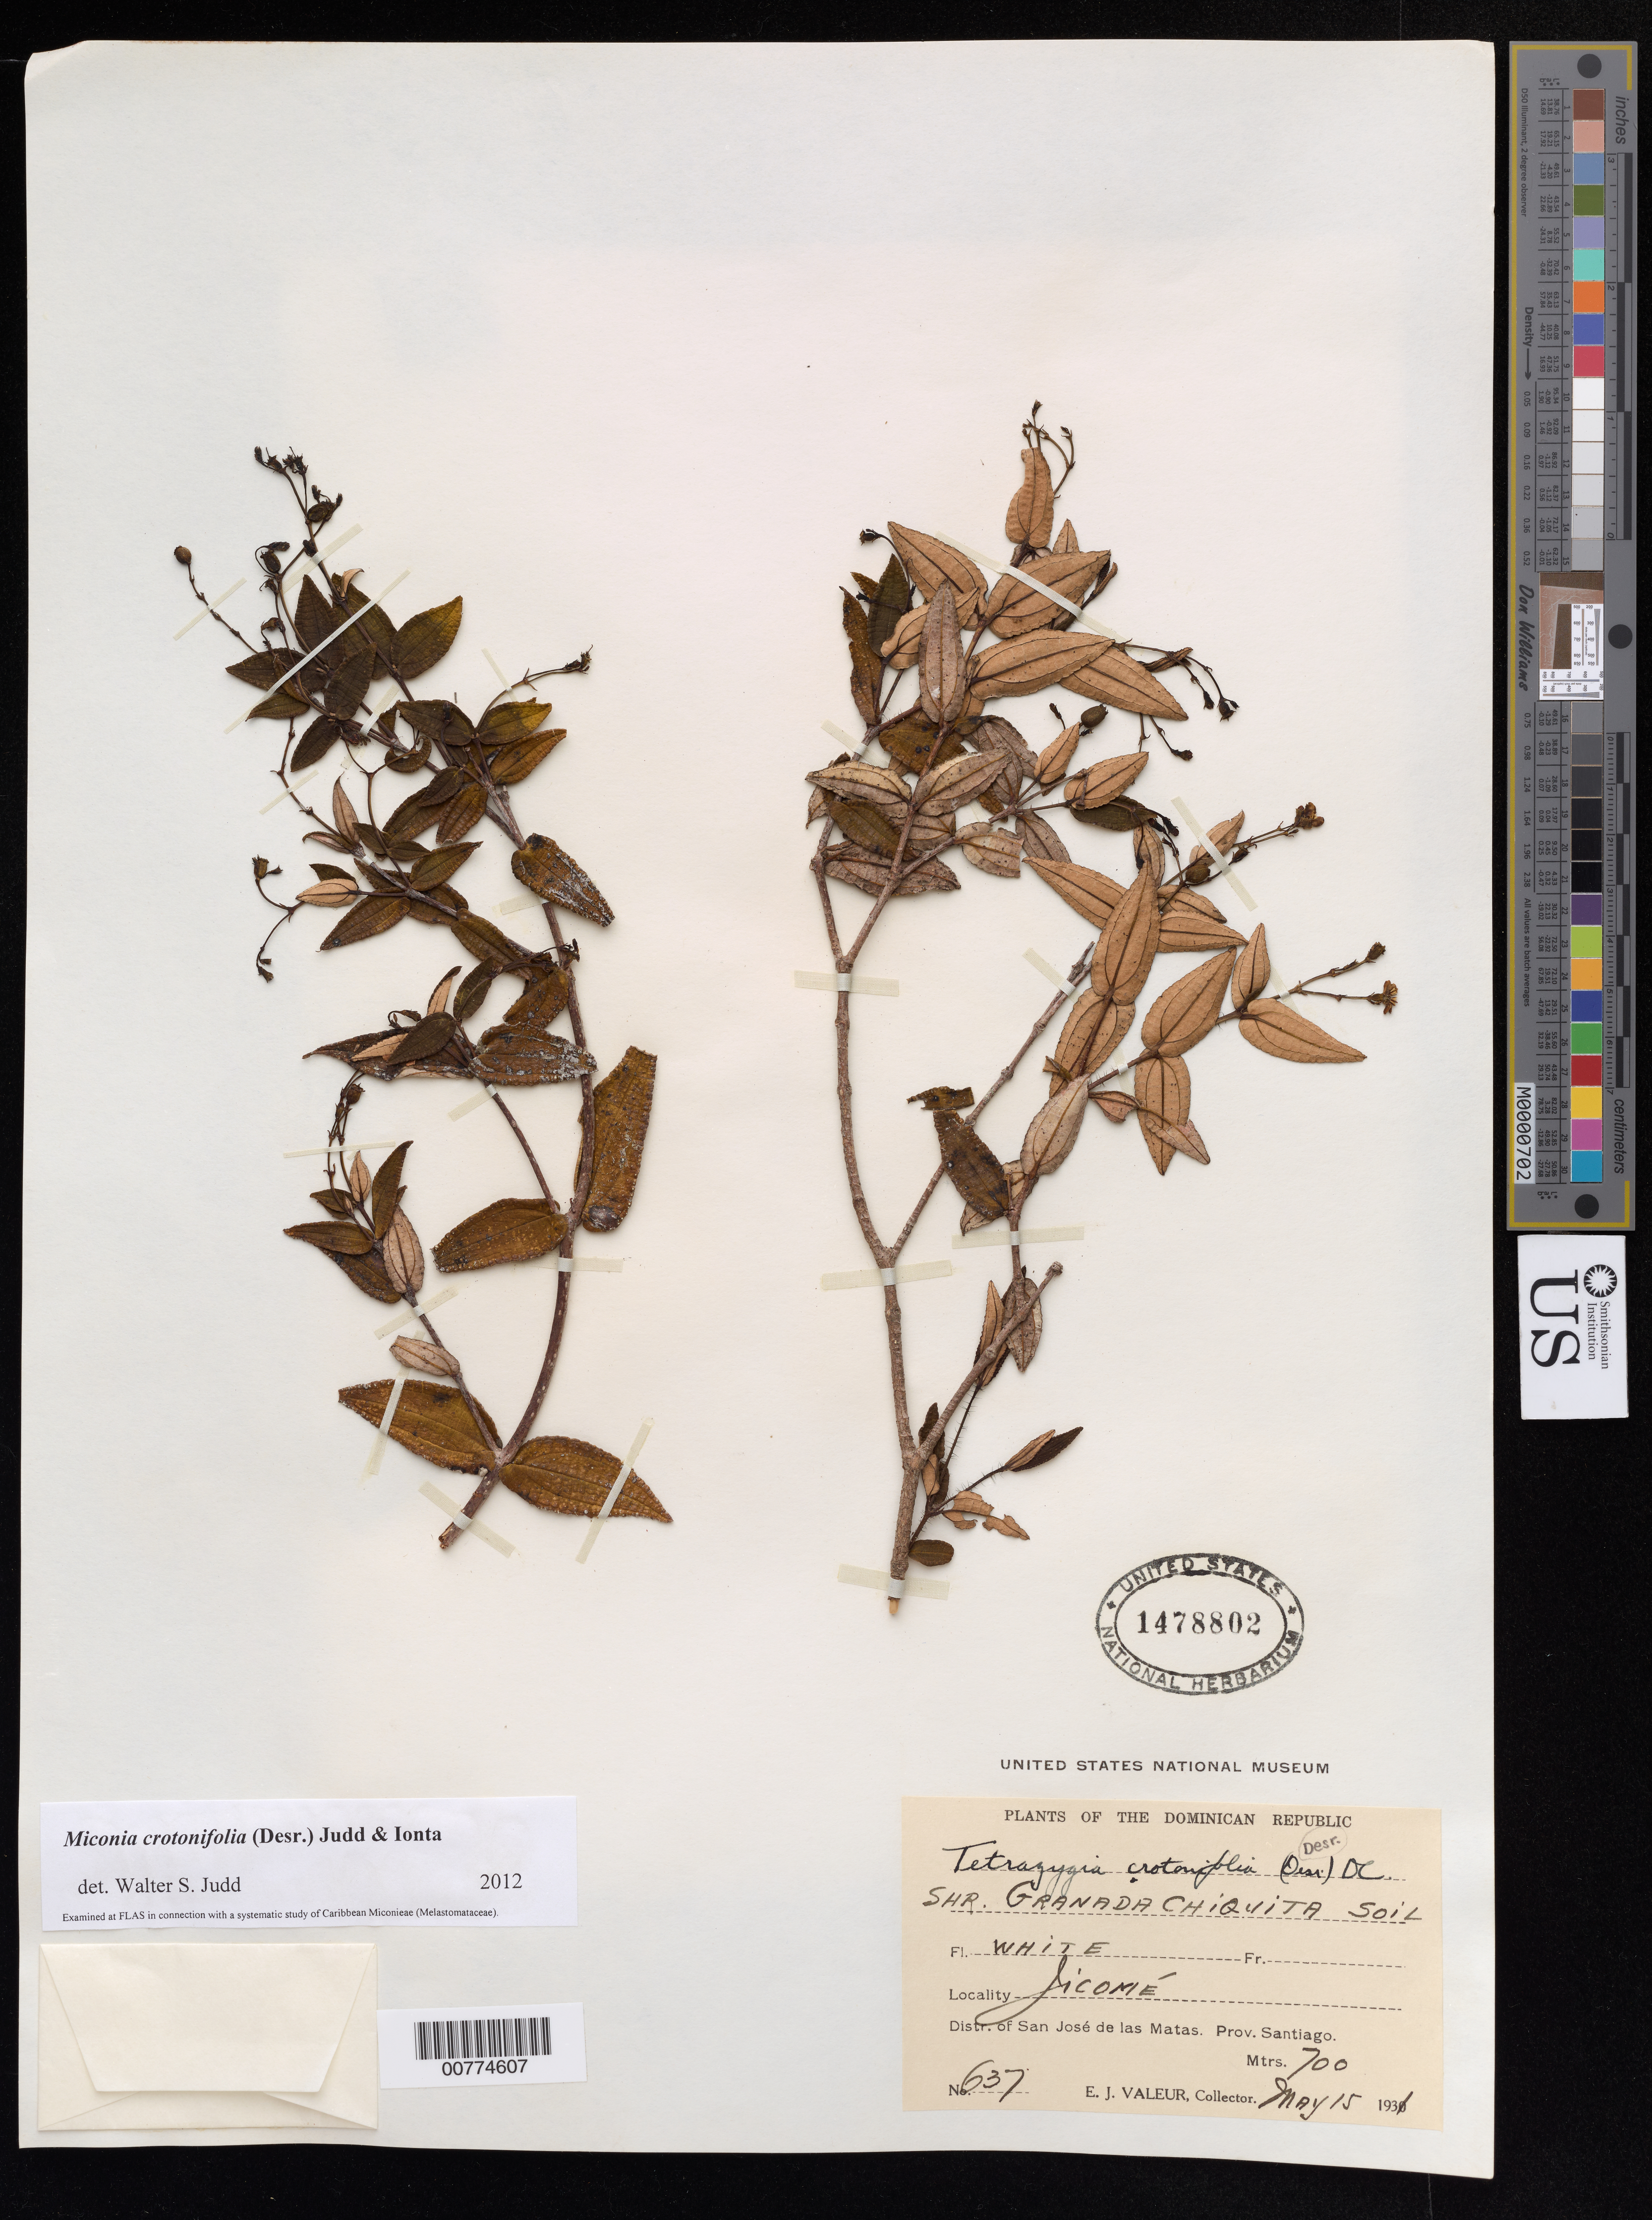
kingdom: Plantae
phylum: Tracheophyta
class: Magnoliopsida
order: Myrtales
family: Melastomataceae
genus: Miconia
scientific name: Miconia crotonifolia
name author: (Desr.) Judd & Ionta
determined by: Judd, Walter S.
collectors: E. Valeur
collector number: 637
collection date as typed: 15 May 1931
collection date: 1931-05-15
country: Dominican Republic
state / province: Santiago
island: Hispaniola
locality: San José de las Matas, Jicomé.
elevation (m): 700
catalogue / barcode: US 1478802